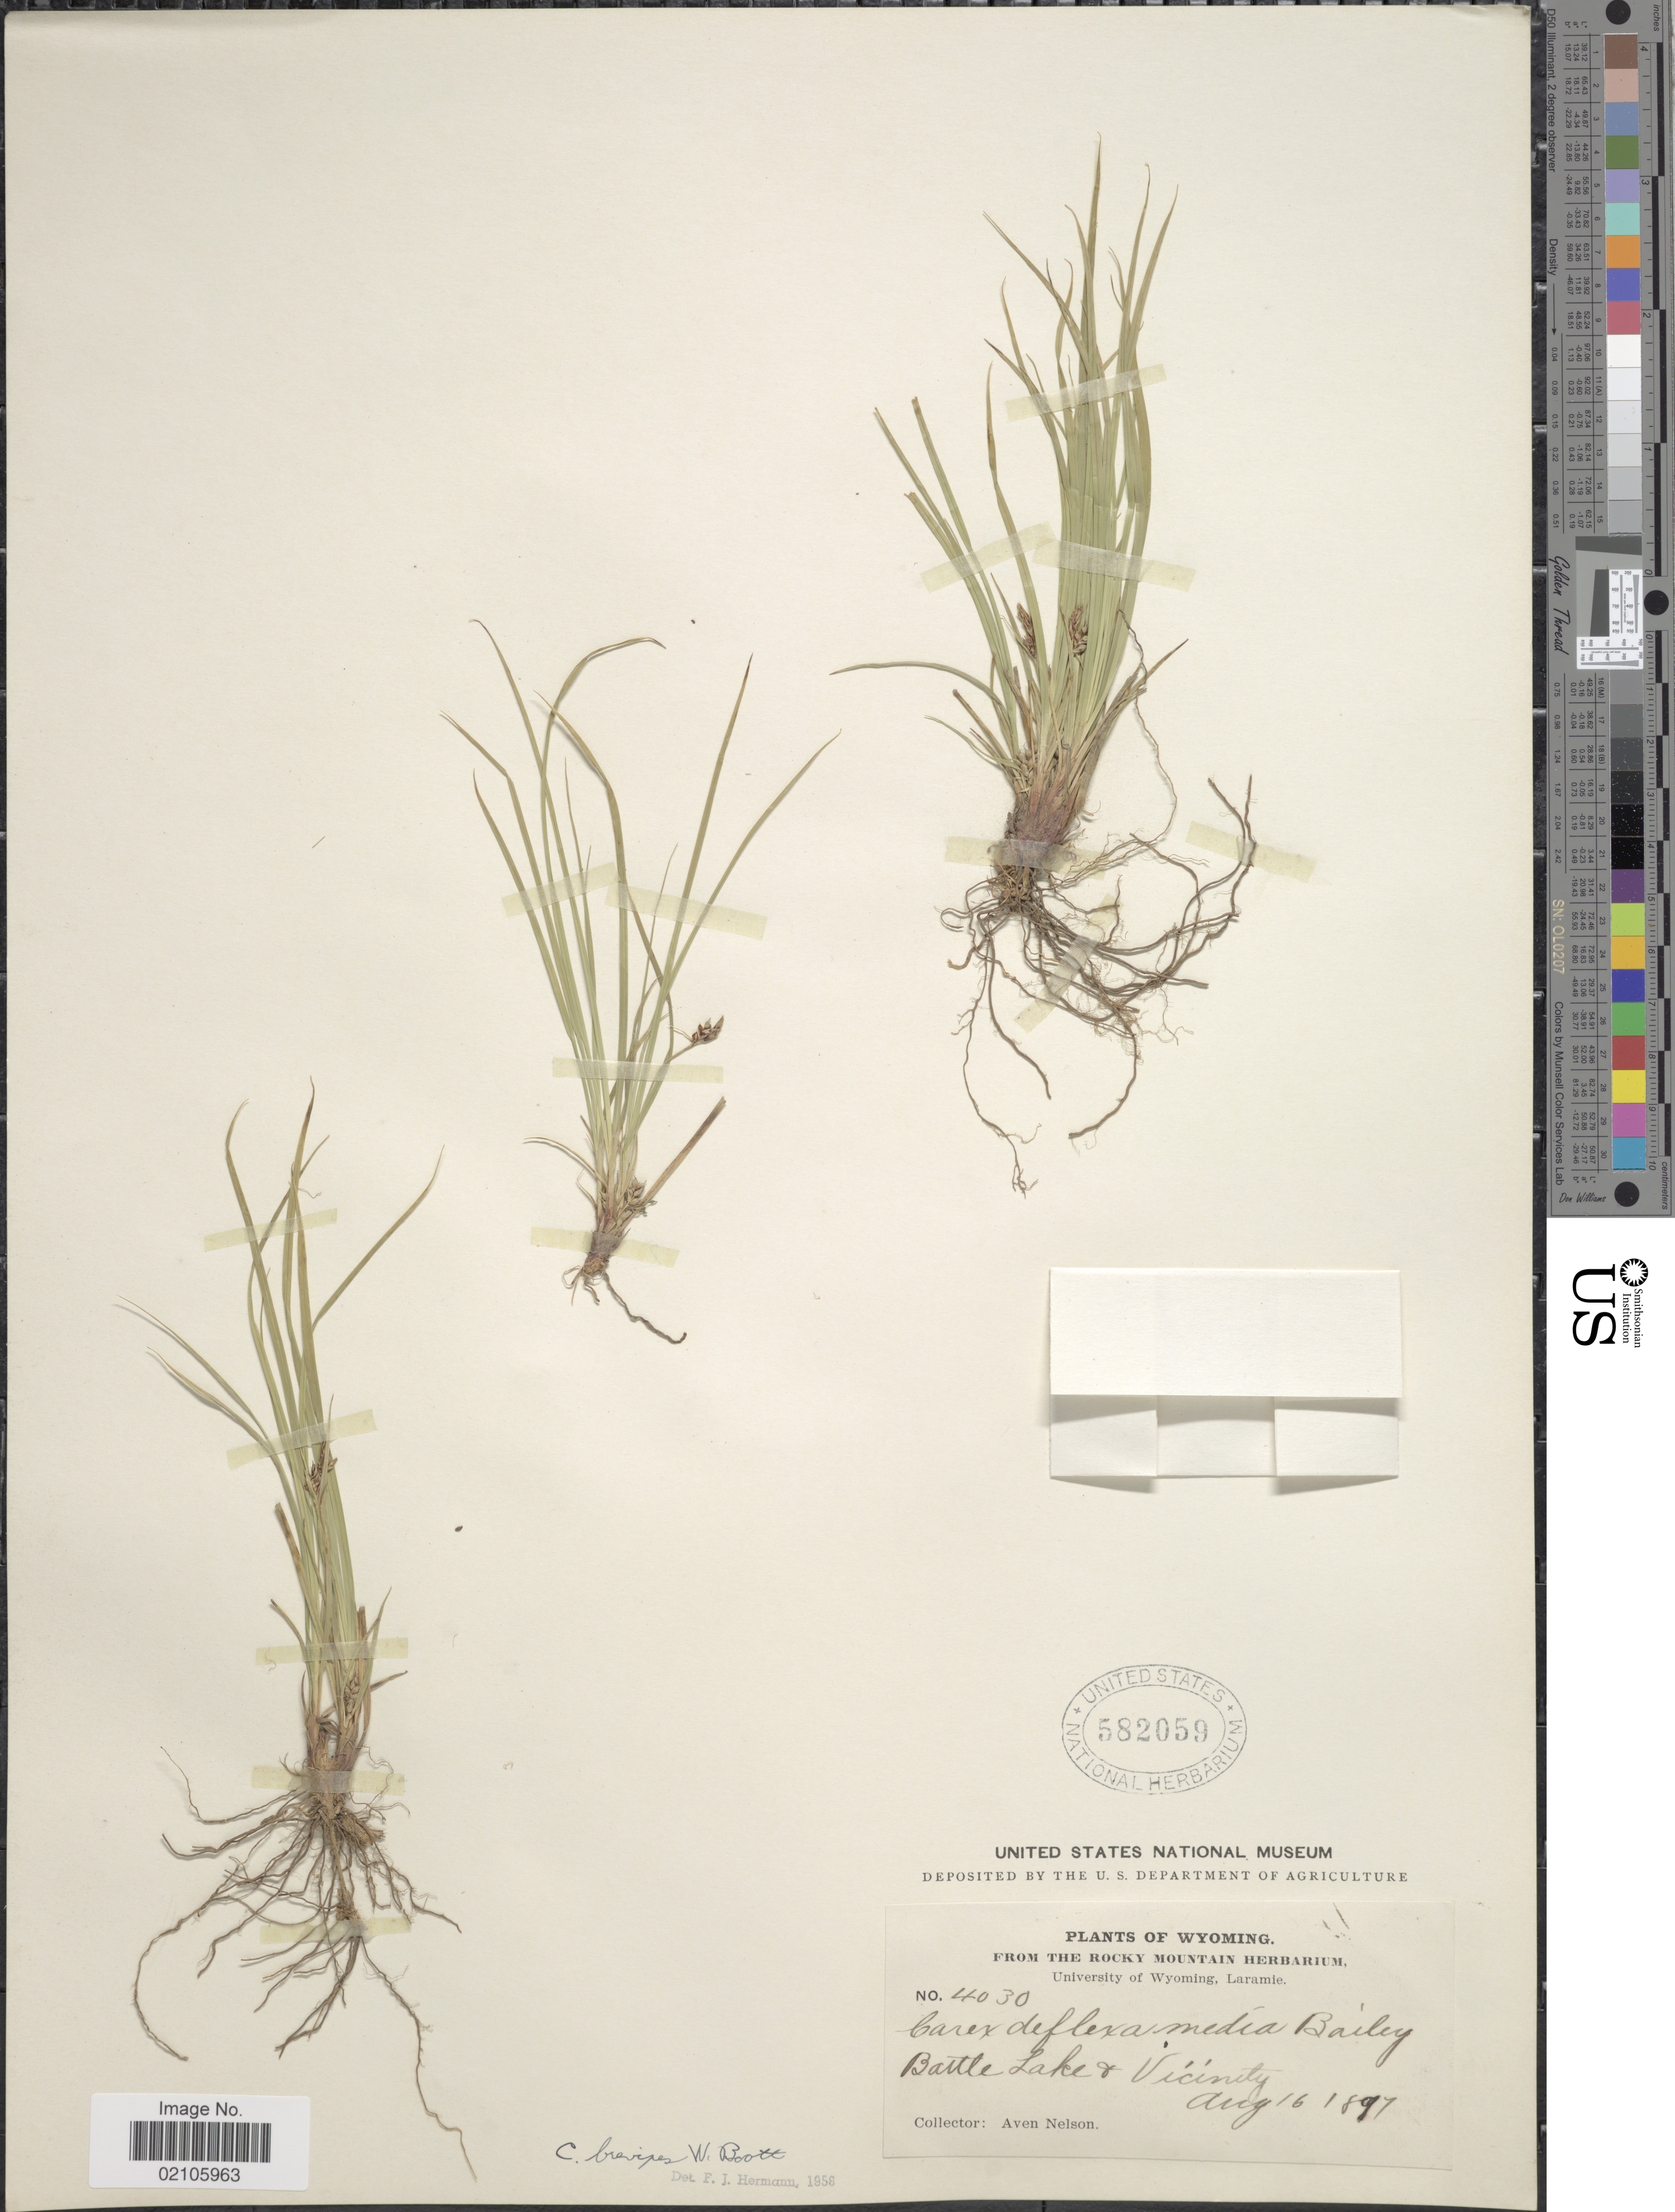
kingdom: Plantae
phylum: Tracheophyta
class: Liliopsida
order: Poales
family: Cyperaceae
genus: Carex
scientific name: Carex rossii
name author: Boott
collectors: A. Nelson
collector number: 4030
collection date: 1897-08-16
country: United States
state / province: Wyoming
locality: Battle Lake & Vicinity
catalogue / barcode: US 582059